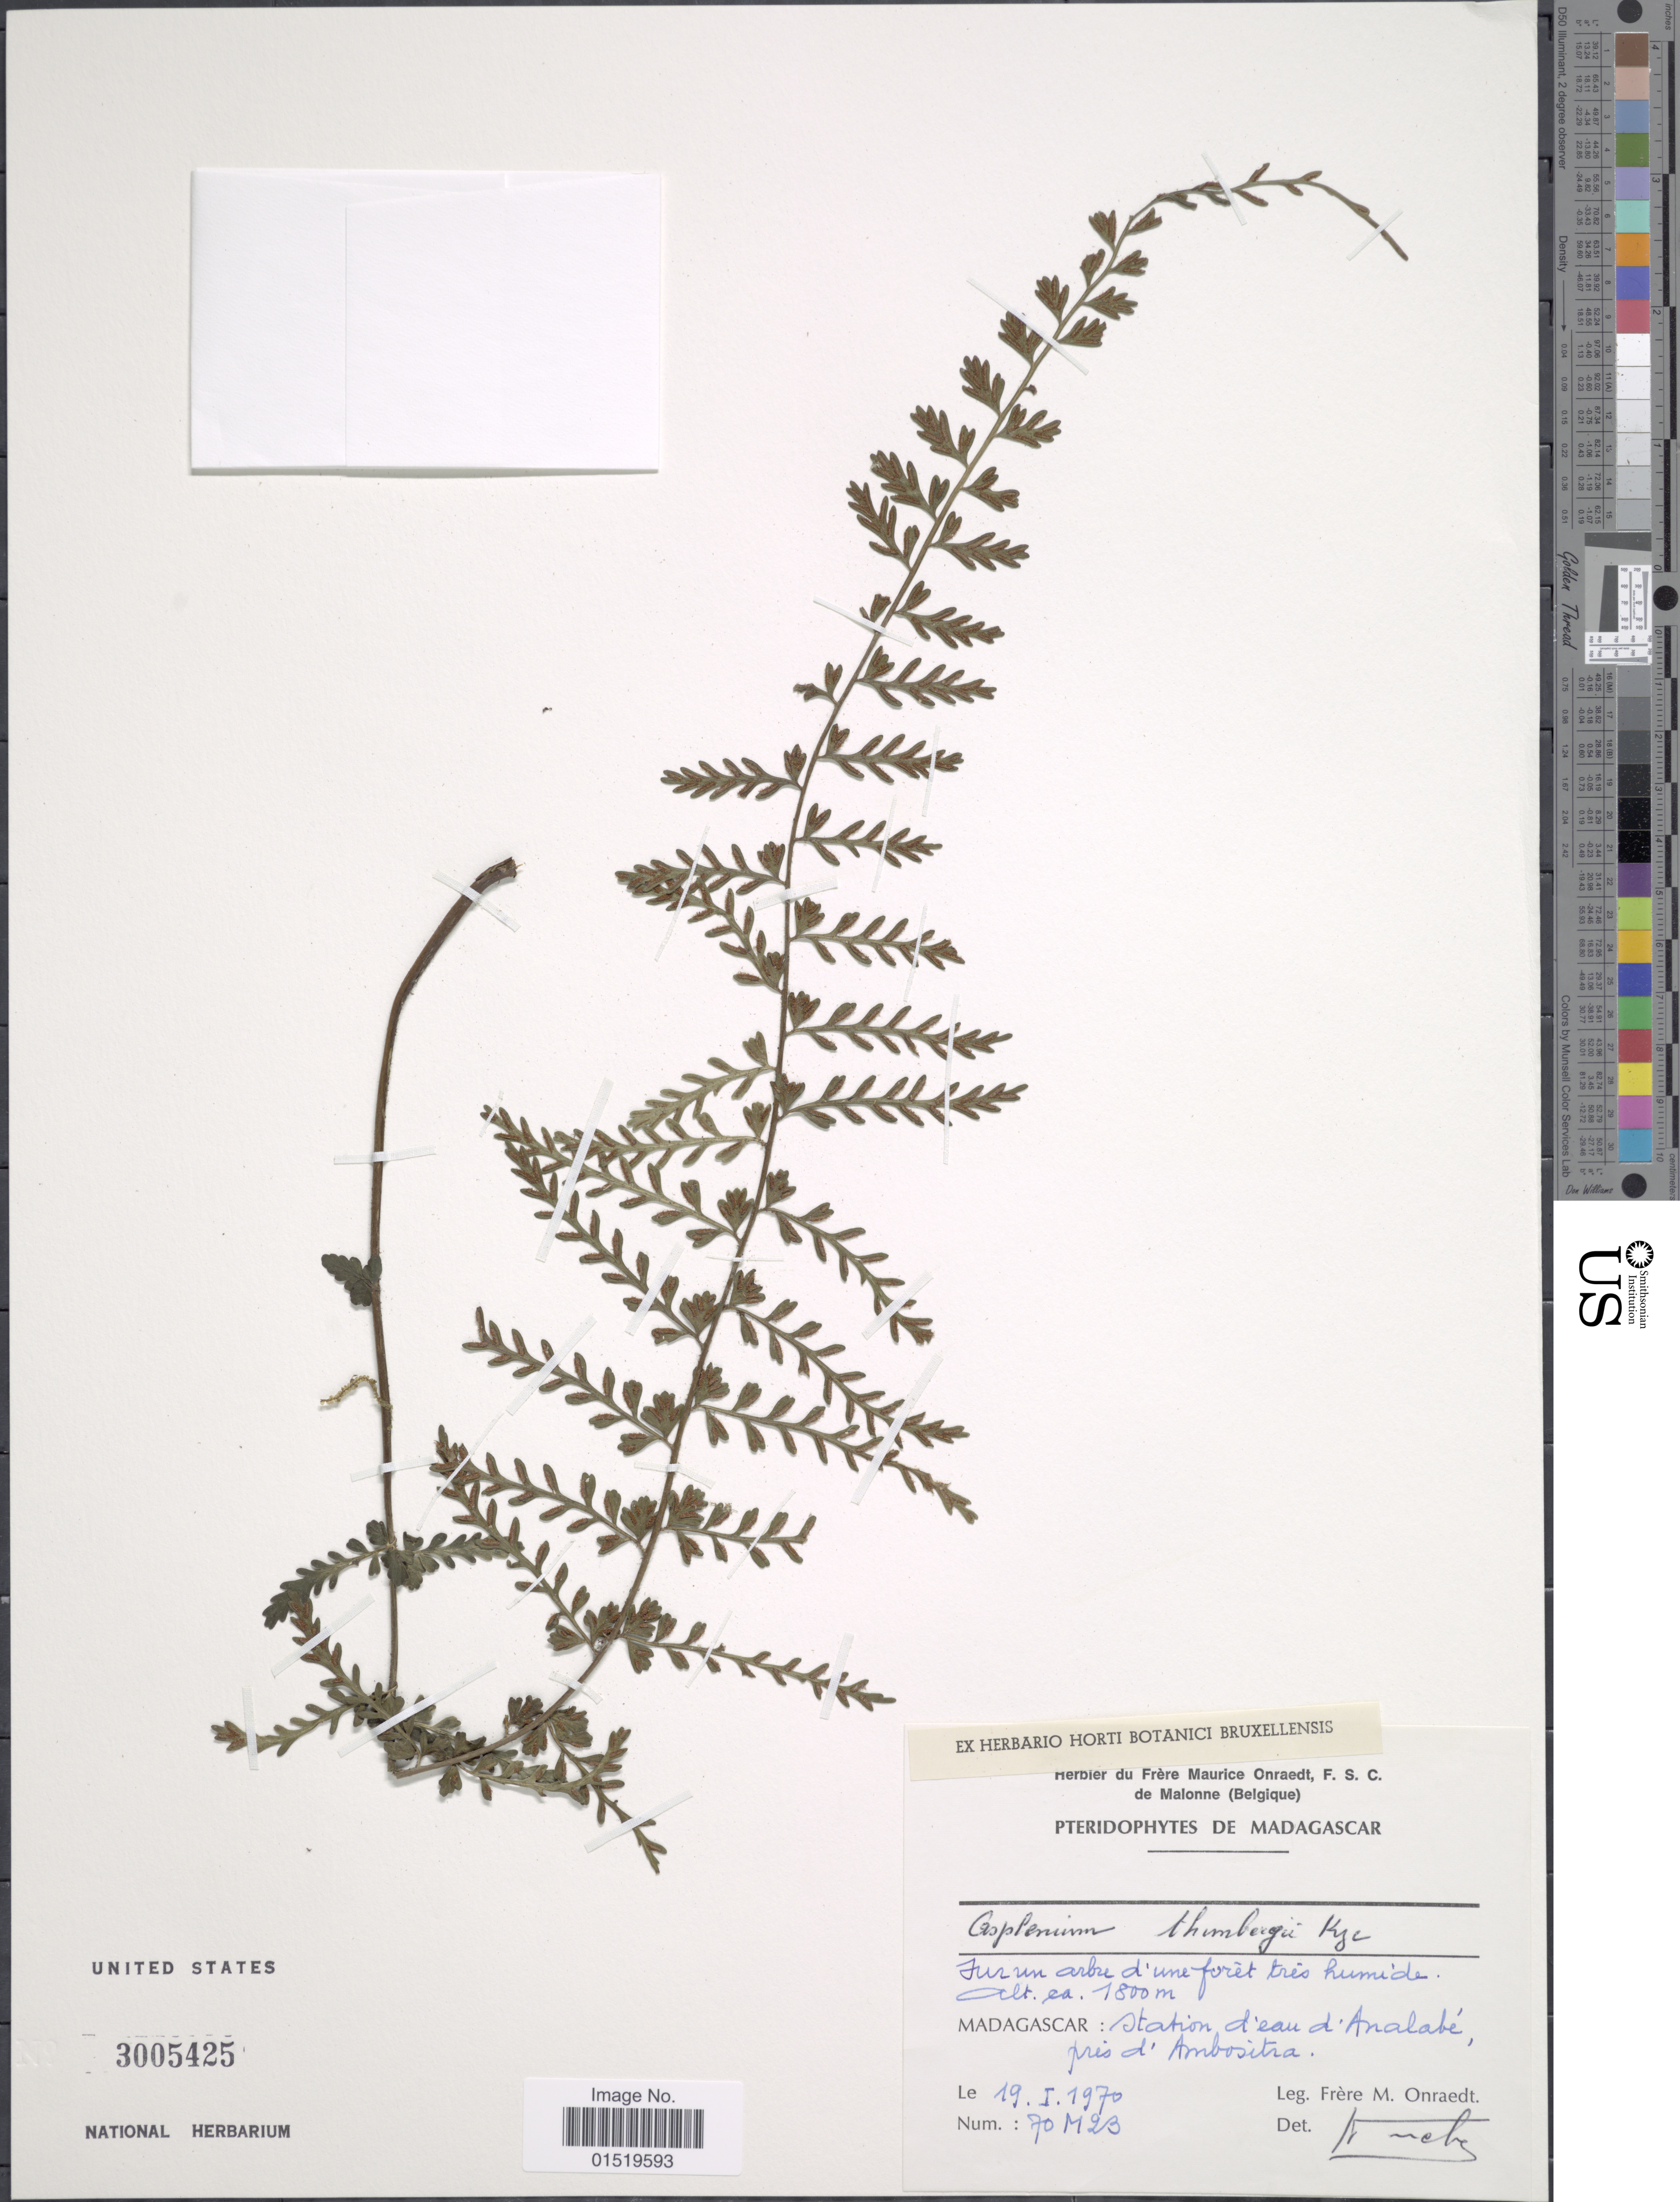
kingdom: Plantae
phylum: Tracheophyta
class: Polypodiopsida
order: Polypodiales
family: Aspleniaceae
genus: Asplenium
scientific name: Asplenium thunbergii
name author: Kunze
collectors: F. Onraedt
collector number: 70M23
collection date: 1970-01-19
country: Madagascar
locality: Station déau d'Analabé, près d'Ambositra.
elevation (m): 1800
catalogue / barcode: US 3005425